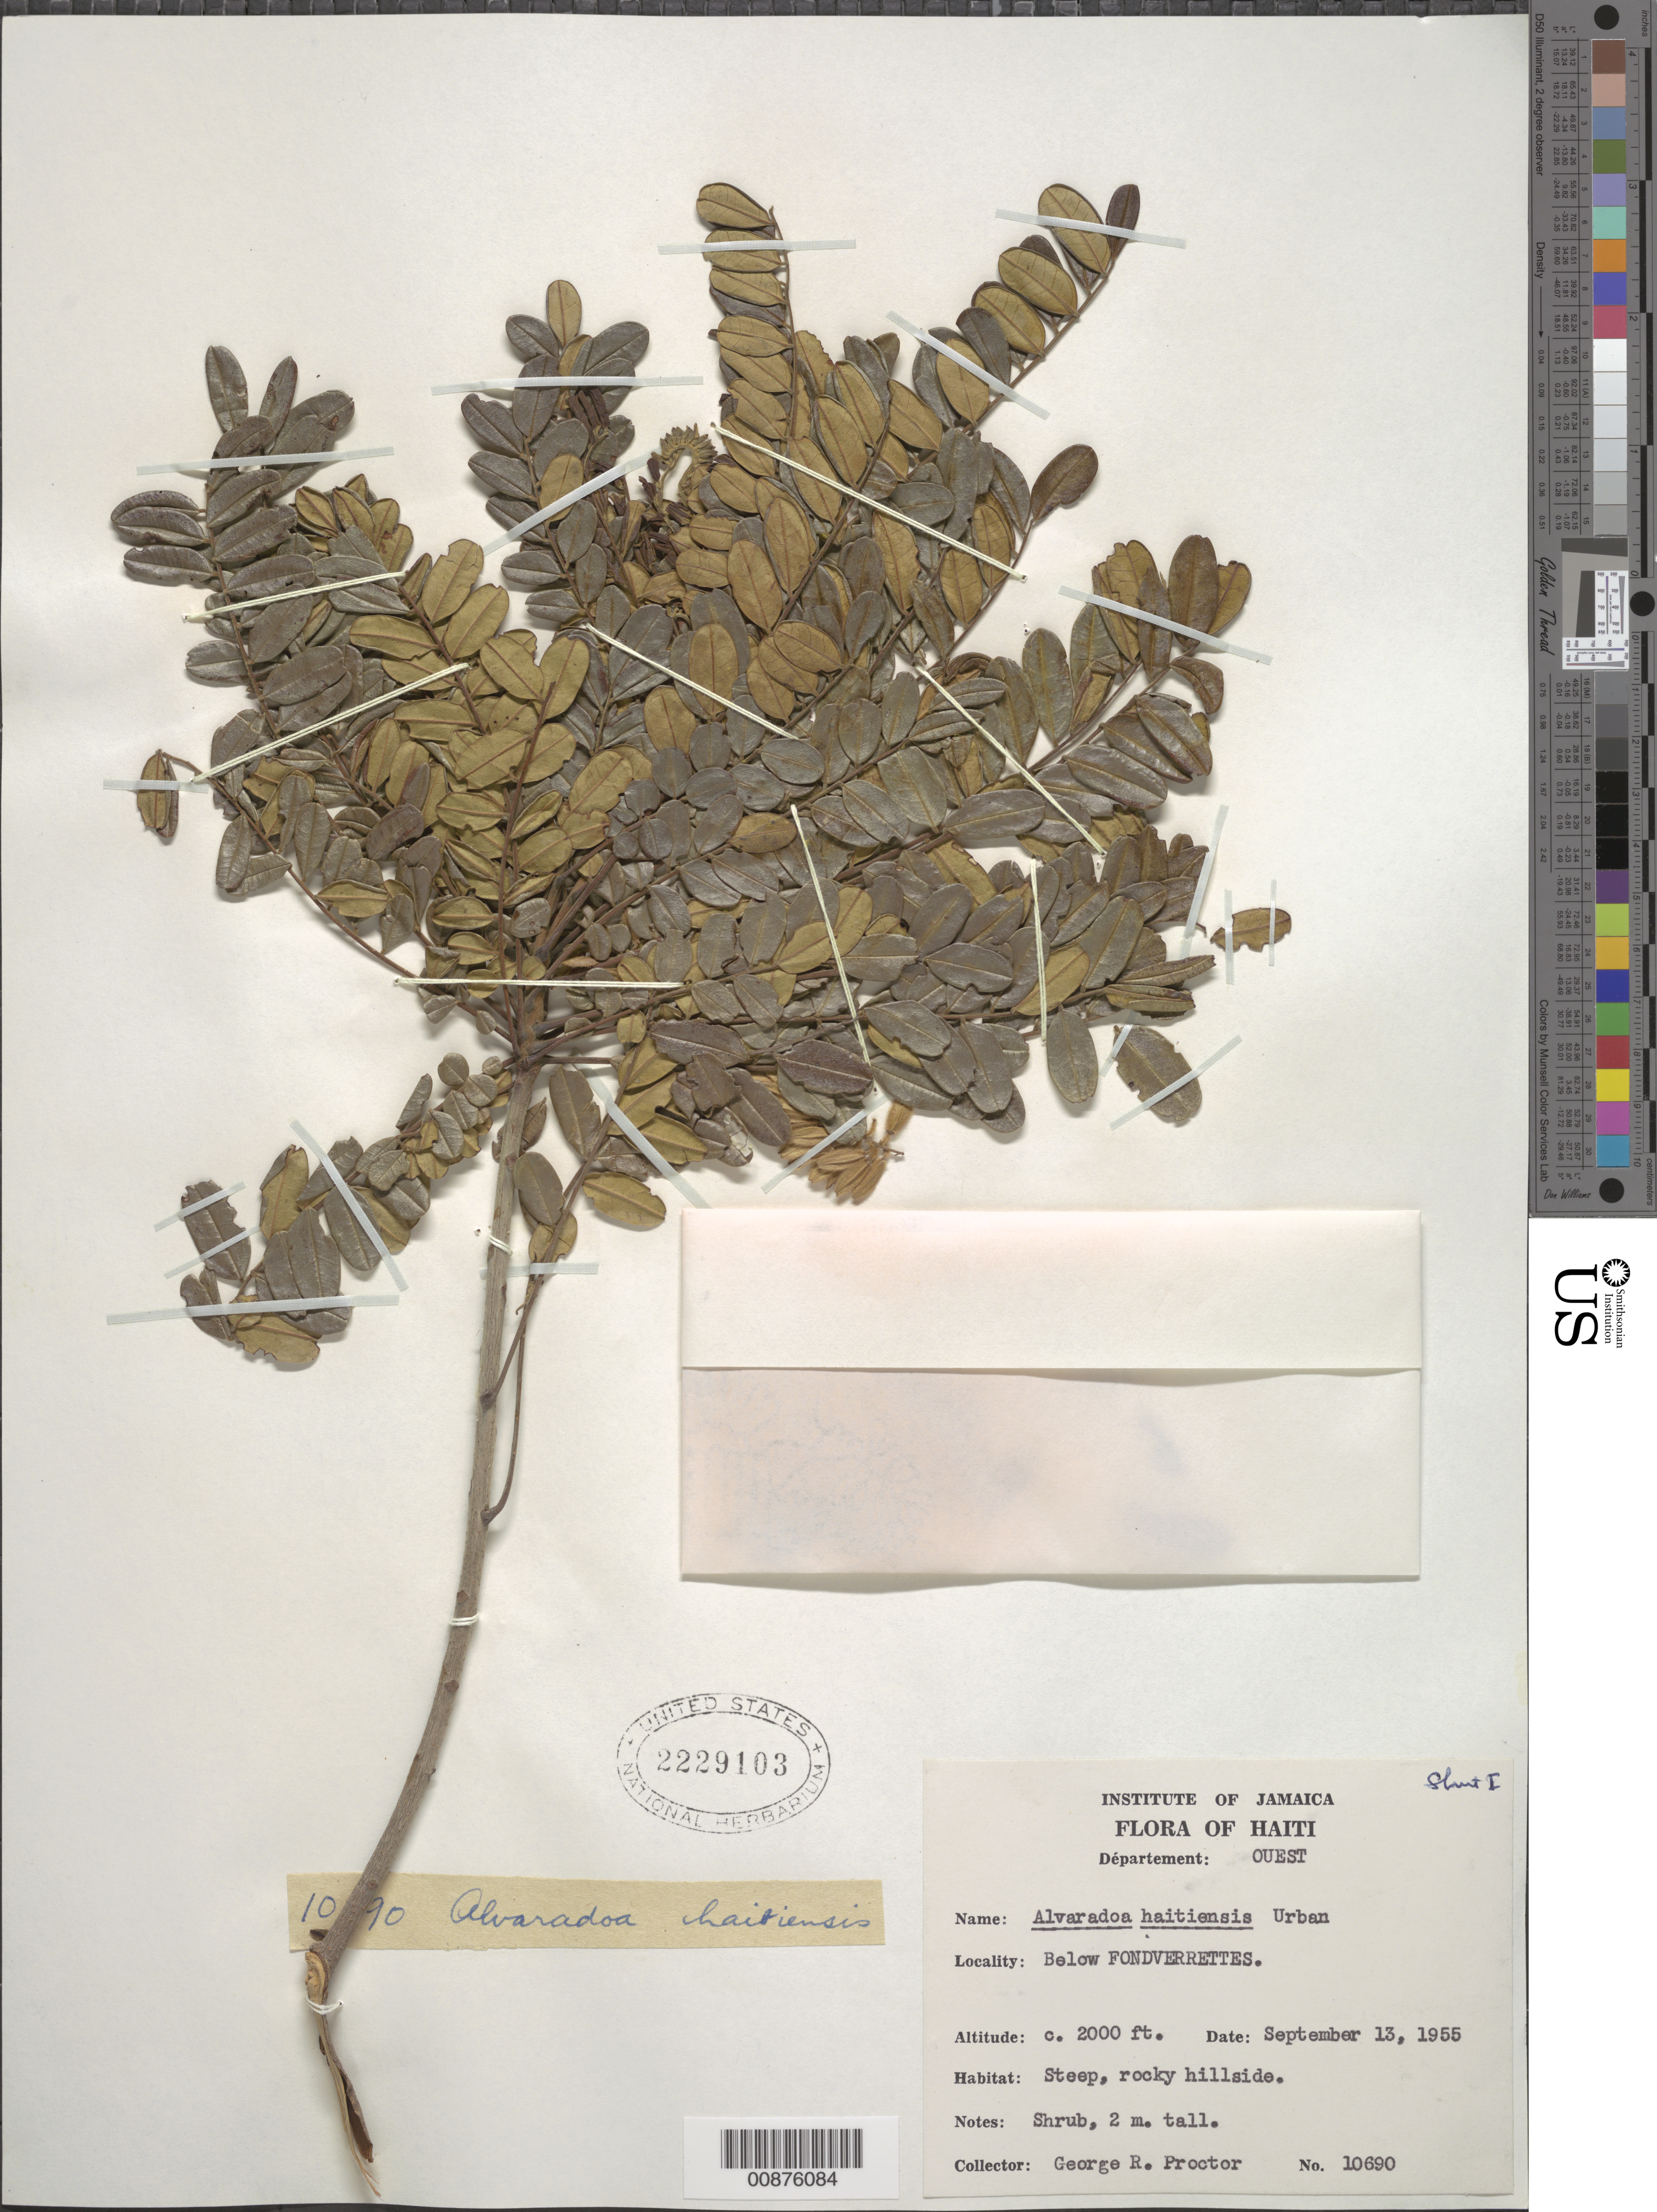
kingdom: Plantae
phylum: Tracheophyta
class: Magnoliopsida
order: Picramniales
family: Picramniaceae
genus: Alvaradoa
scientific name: Alvaradoa haitiensis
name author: Urb.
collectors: G. R. Proctor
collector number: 10690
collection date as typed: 13 Sep 1955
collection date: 1955-09-13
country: Haiti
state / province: Ouest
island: Hispaniola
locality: Below Fond Verrettes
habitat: Steep, rocky hillside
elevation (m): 610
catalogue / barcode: US 2229103